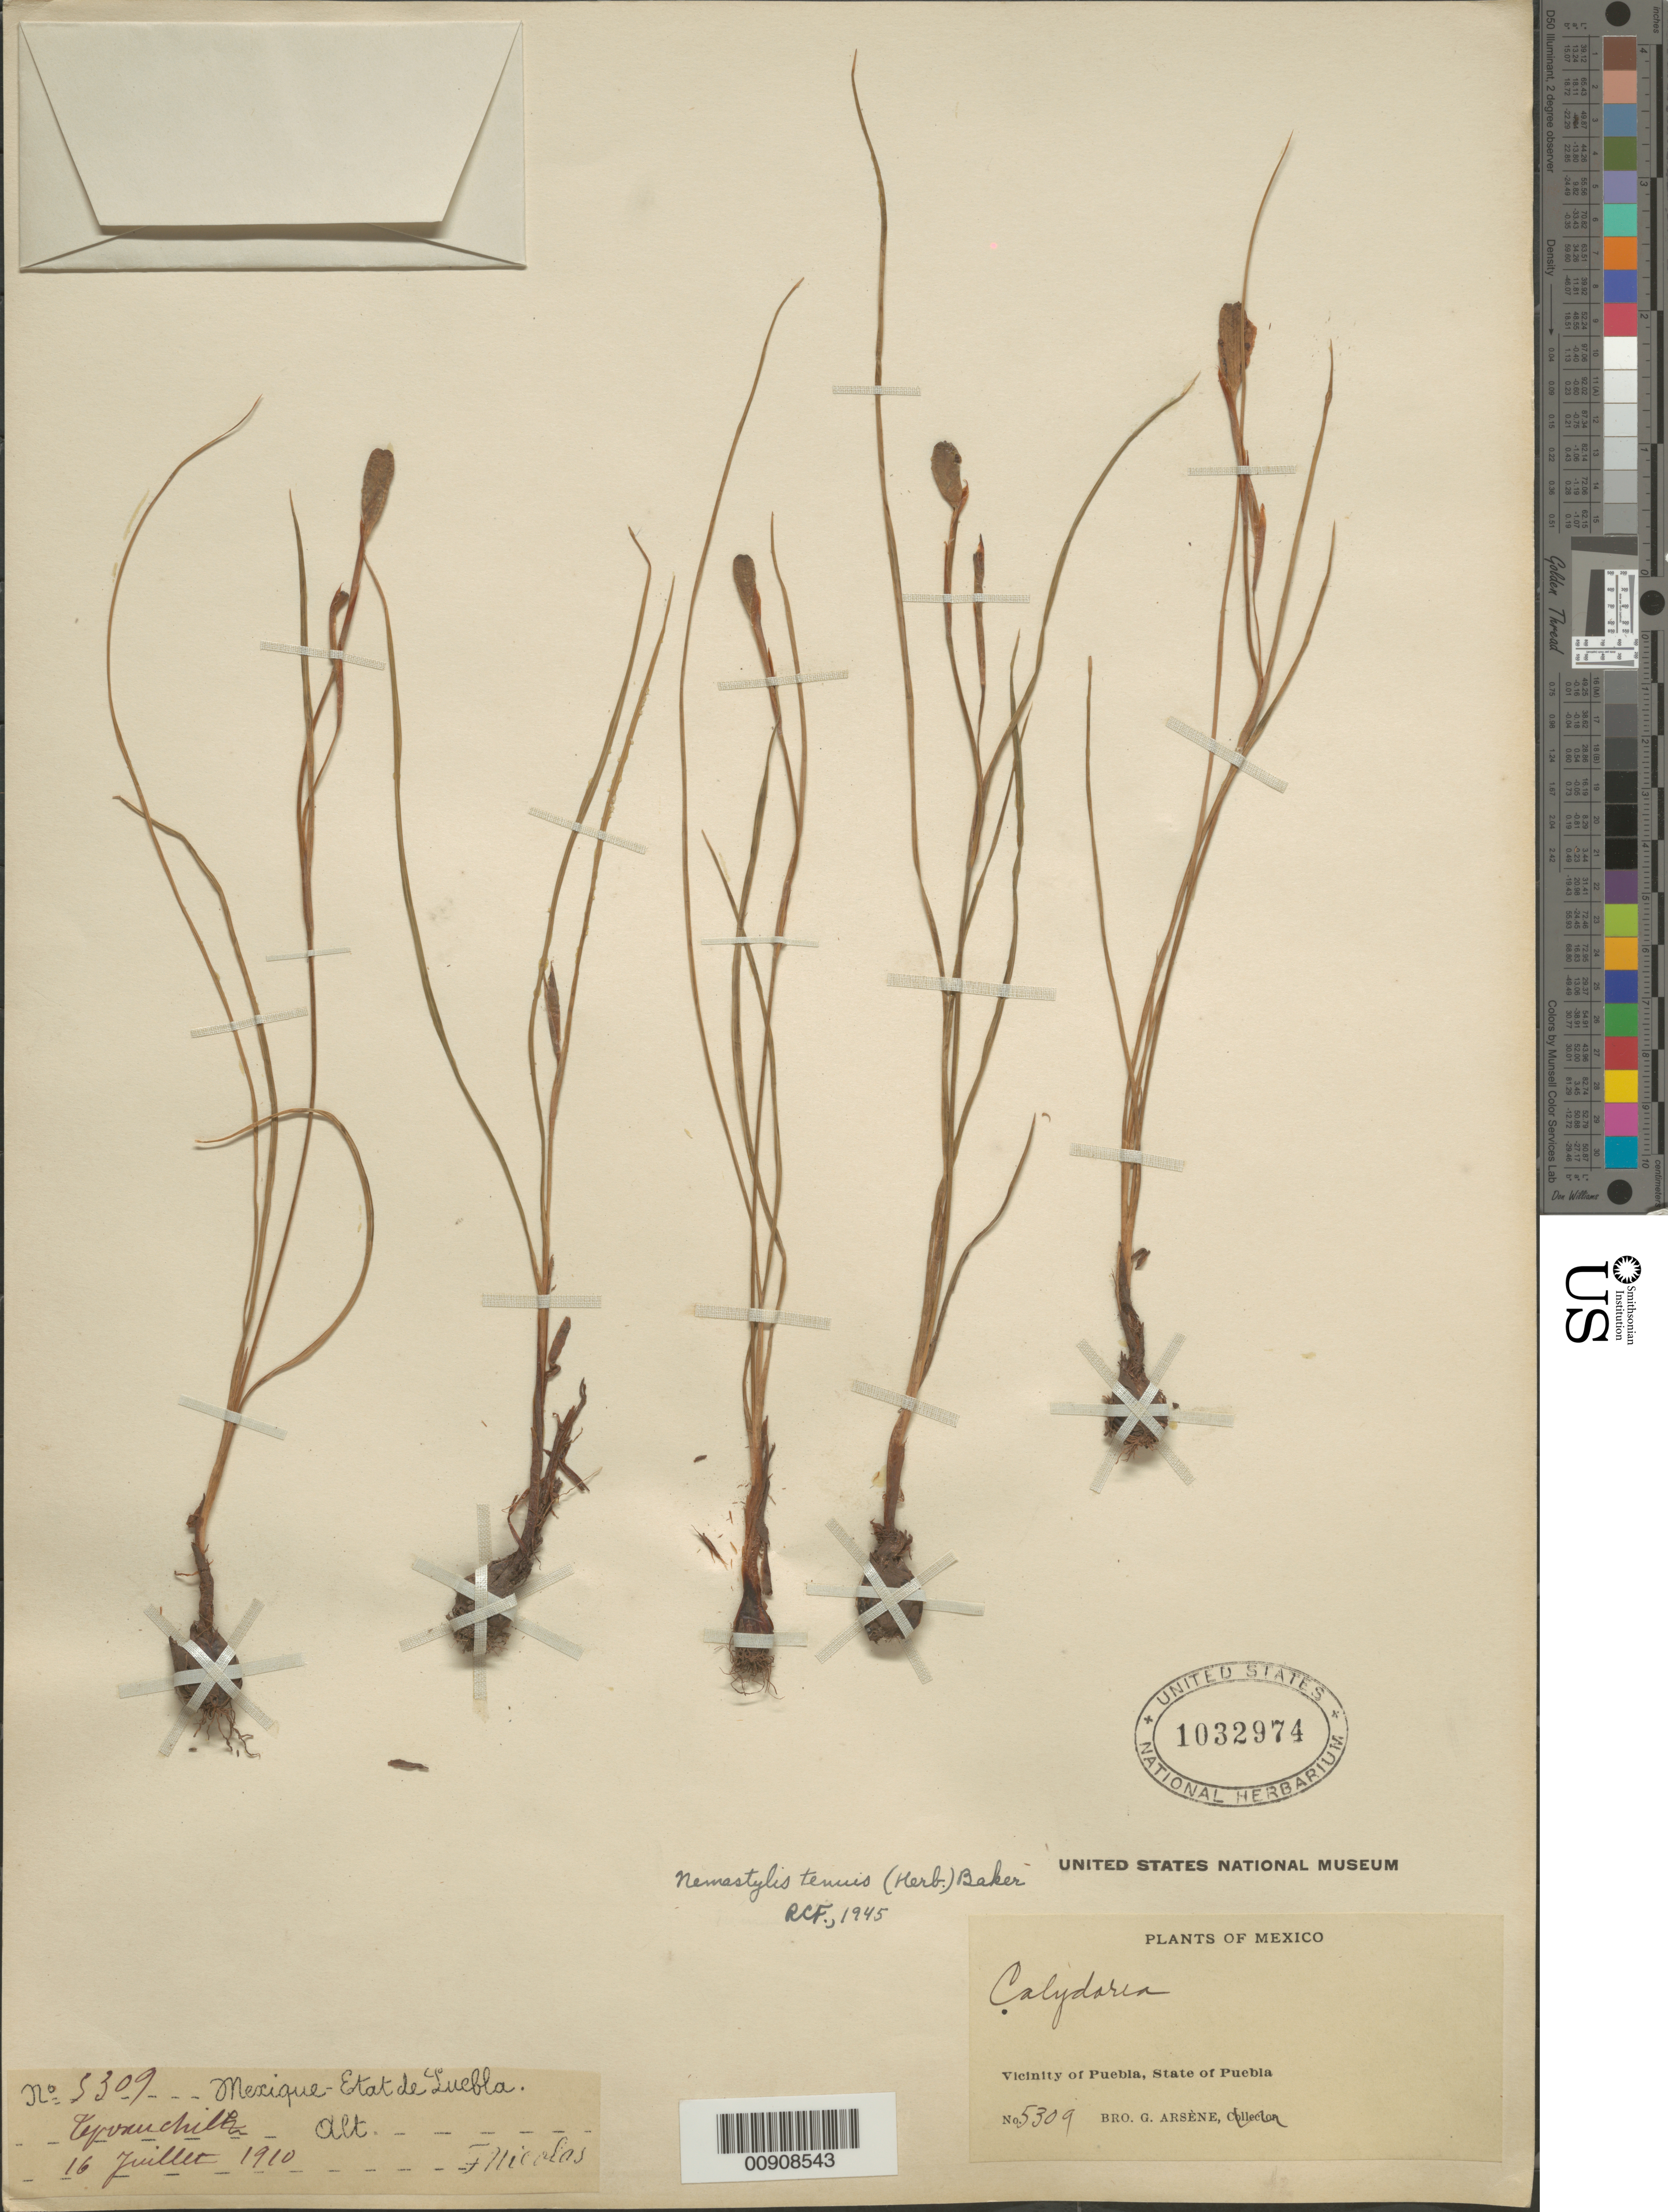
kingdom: Plantae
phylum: Tracheophyta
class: Liliopsida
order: Asparagales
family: Iridaceae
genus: Nemastylis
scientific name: Nemastylis tenuis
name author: (Herb.) S. Watson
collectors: B. Nicolas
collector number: Arsène, Bro. G. No. 5309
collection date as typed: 16 Jul 1910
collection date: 1910-07-16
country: Mexico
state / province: Puebla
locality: Teponuchil (illegible). Vicinity of Puebla, State of Puebla.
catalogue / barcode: US 1032974